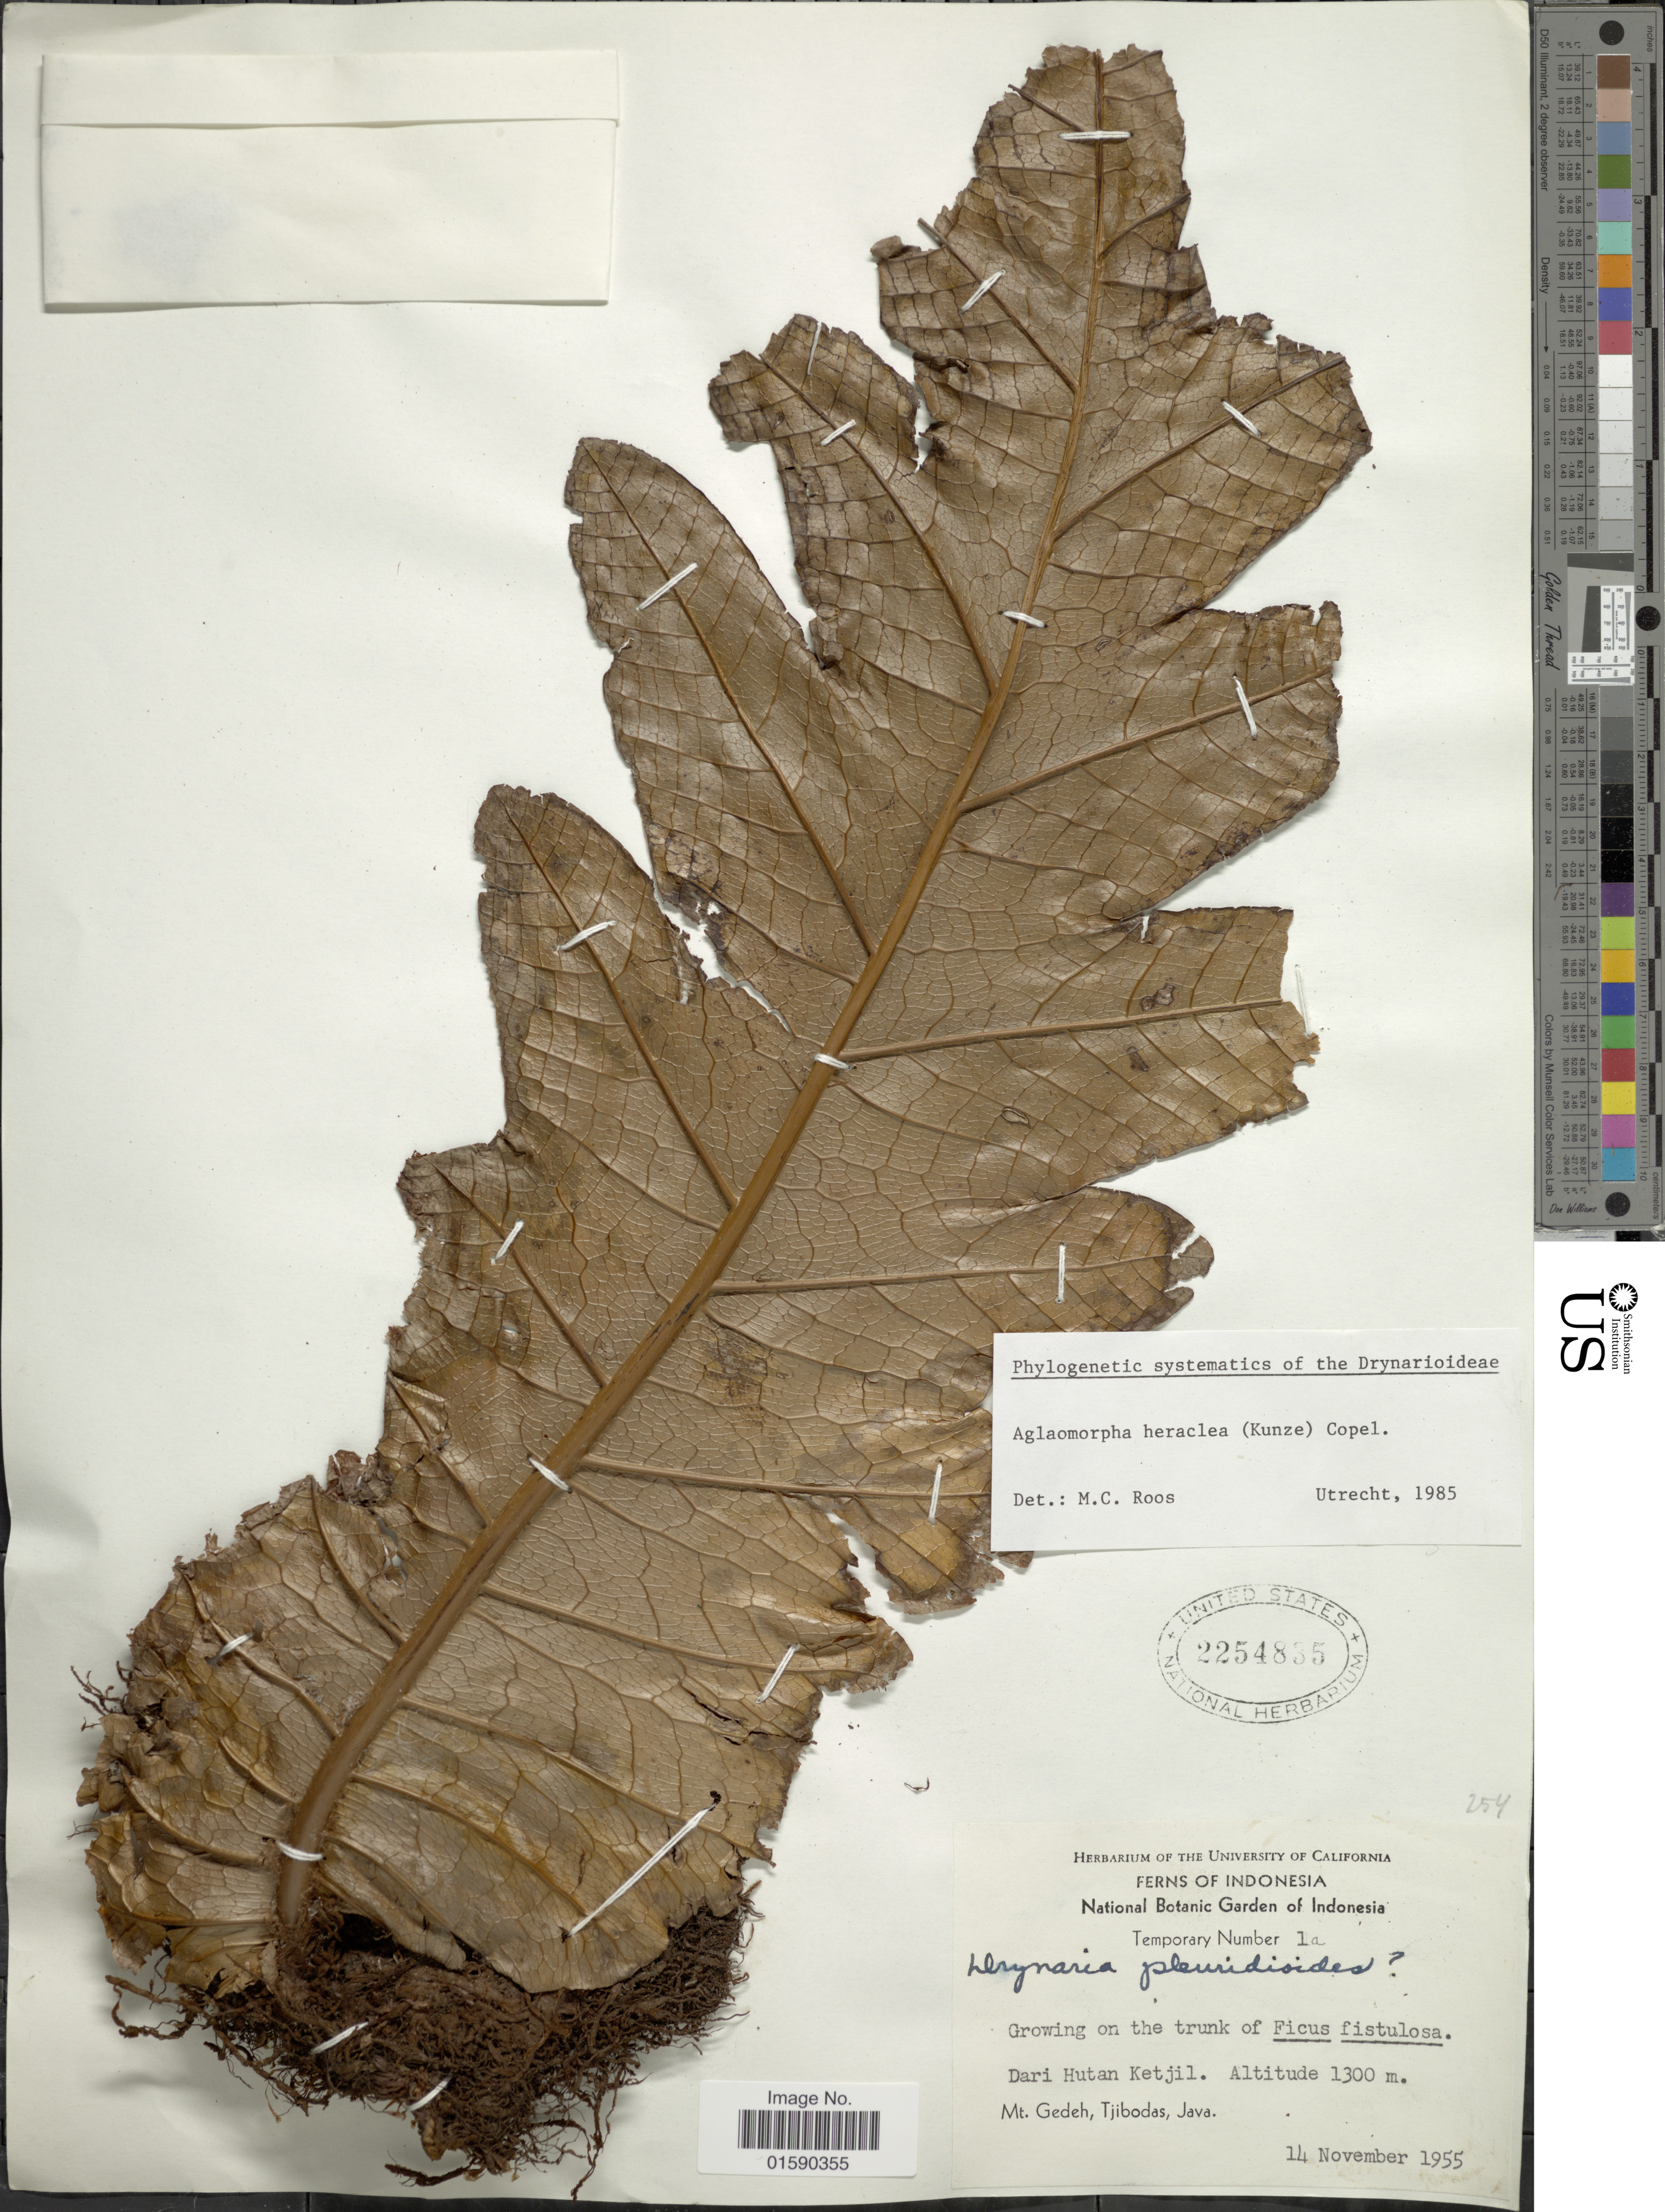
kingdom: Plantae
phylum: Tracheophyta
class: Polypodiopsida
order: Polypodiales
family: Polypodiaceae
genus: Aglaomorpha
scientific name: Aglaomorpha heraclea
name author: (Kunze) Copel.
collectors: ex herb. Univ. of California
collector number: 254*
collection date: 1955-11-14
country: Indonesia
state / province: Java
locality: Dari Hutan Ketjil, Mt. Gedeh, Tjibodas, Java.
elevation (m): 1300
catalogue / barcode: US 2254835